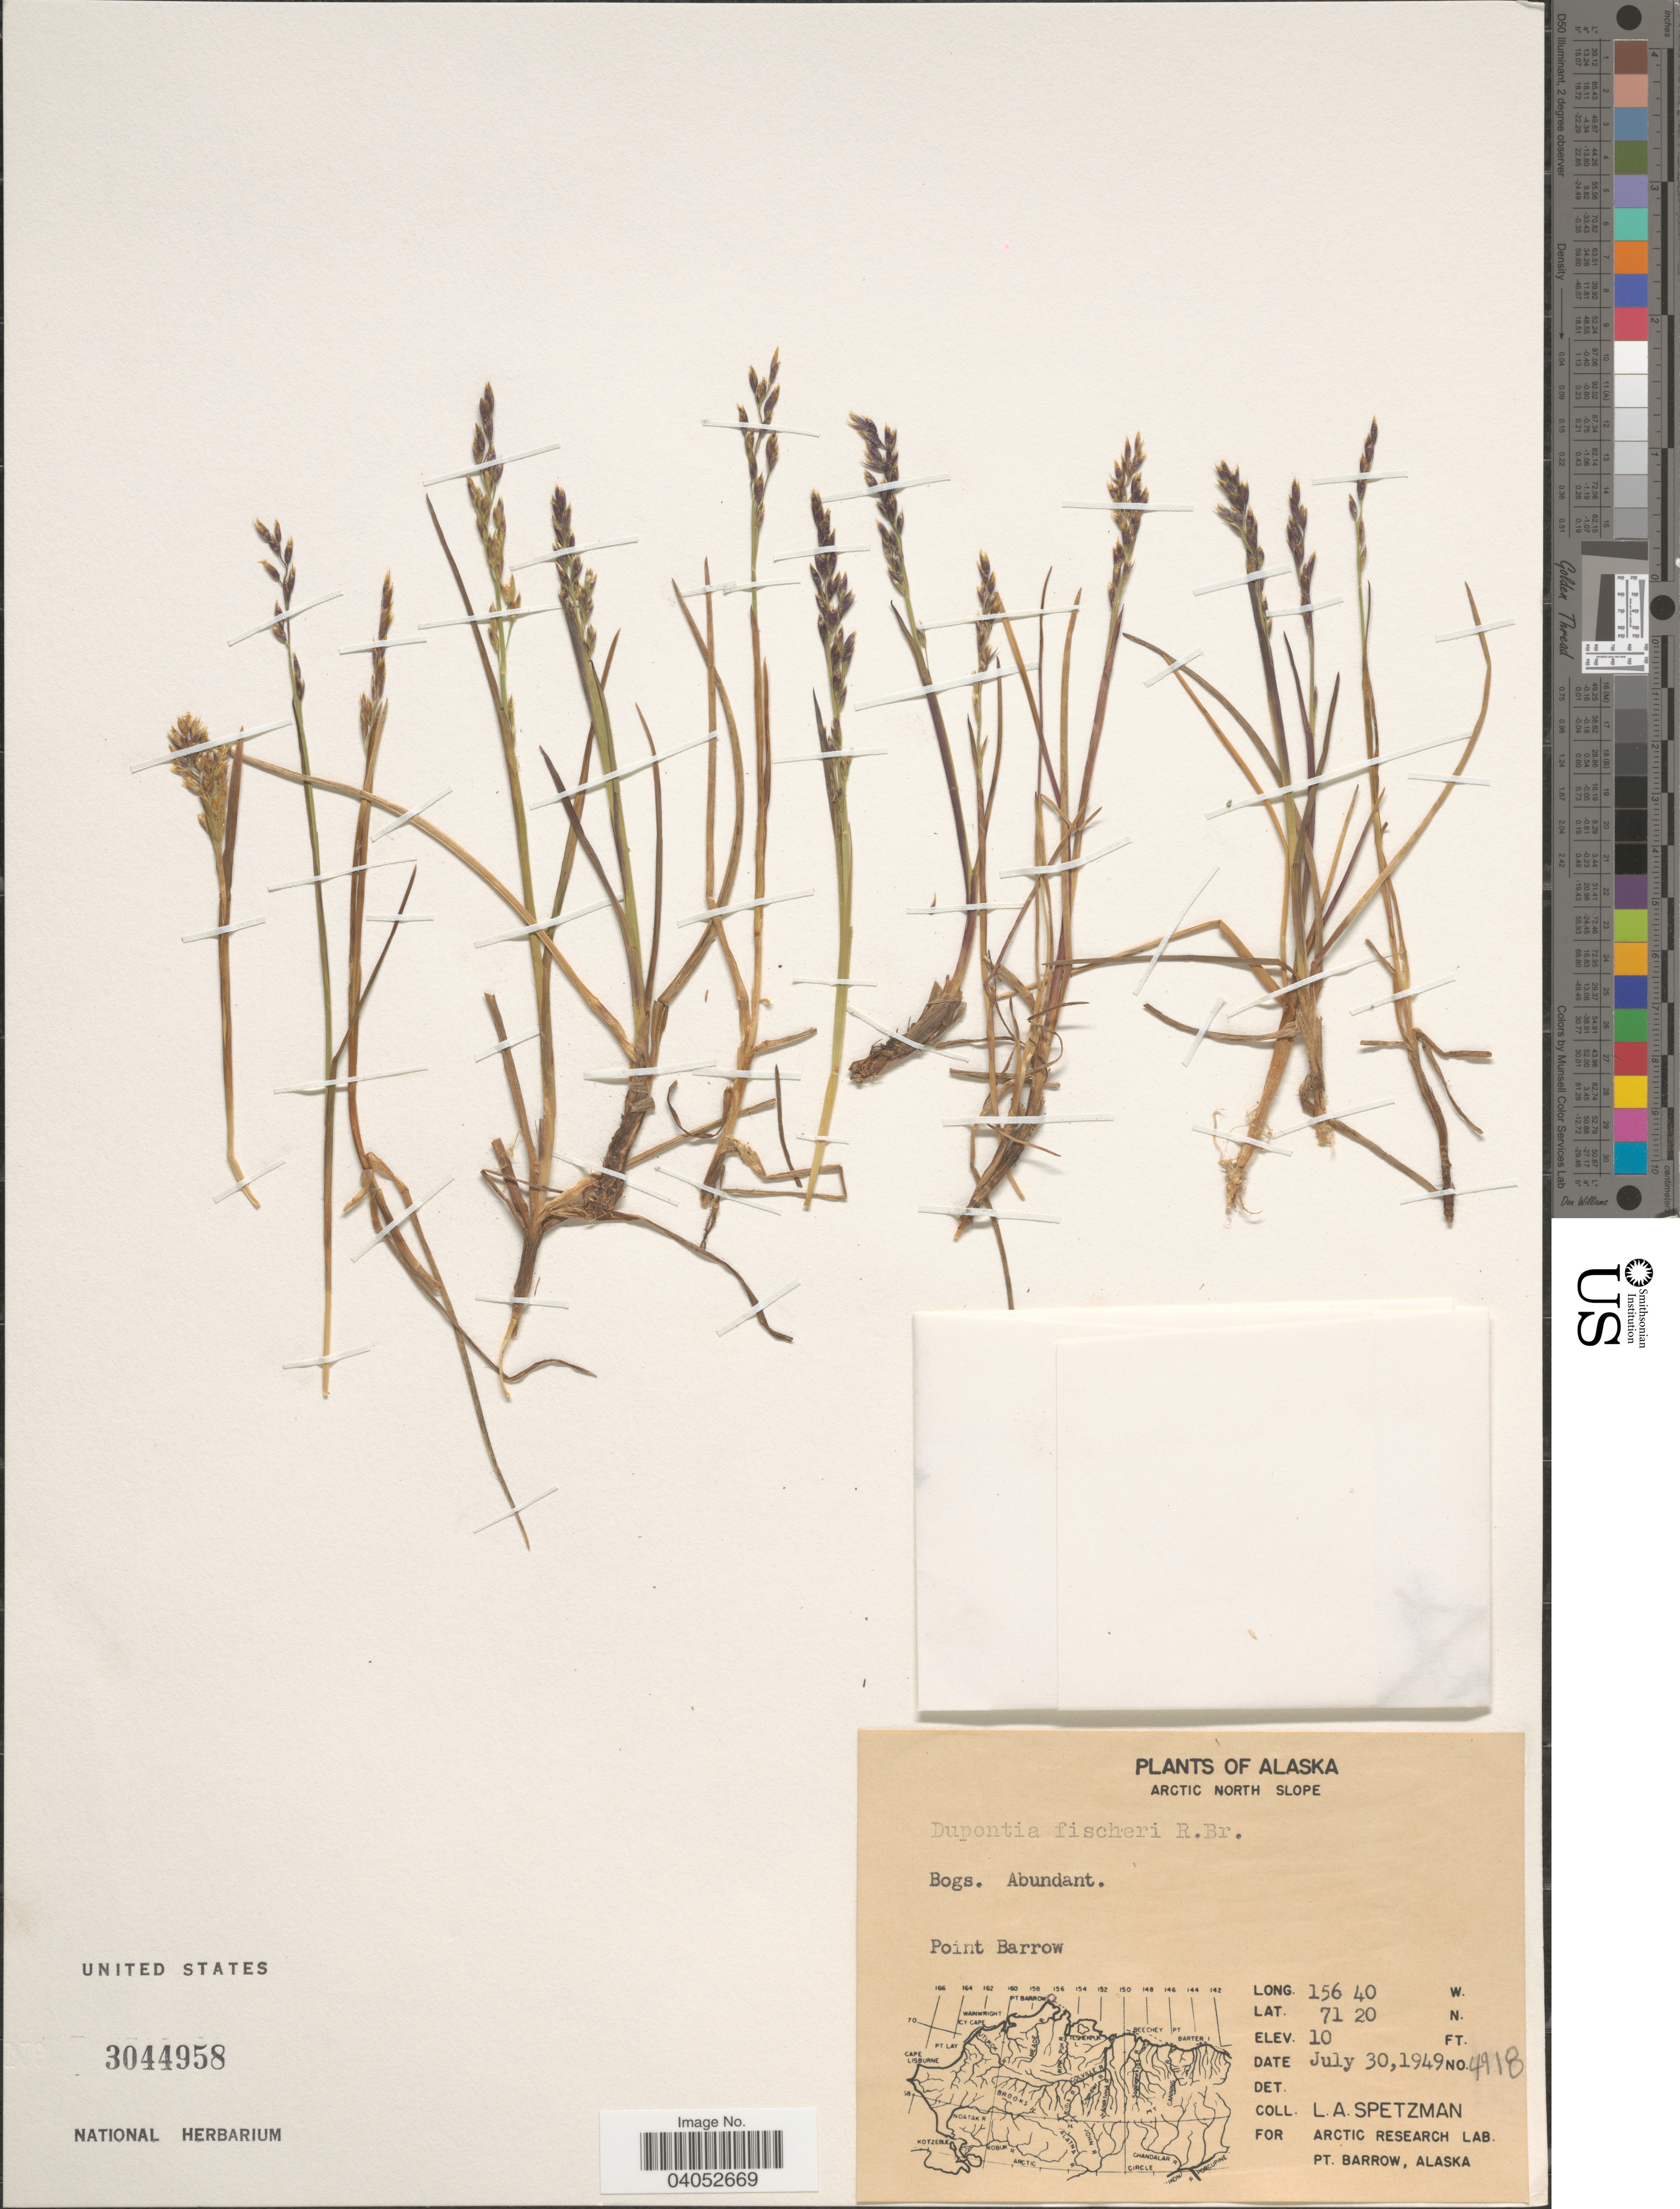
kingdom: Plantae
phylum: Tracheophyta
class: Liliopsida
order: Poales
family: Poaceae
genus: Dupontia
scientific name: Dupontia micrantha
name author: Holm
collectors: L. Spetzman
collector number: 4918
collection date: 1949-07-30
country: United States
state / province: Alaska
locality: Arctic North Slope. Point Barrow.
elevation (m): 3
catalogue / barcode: US 3044958